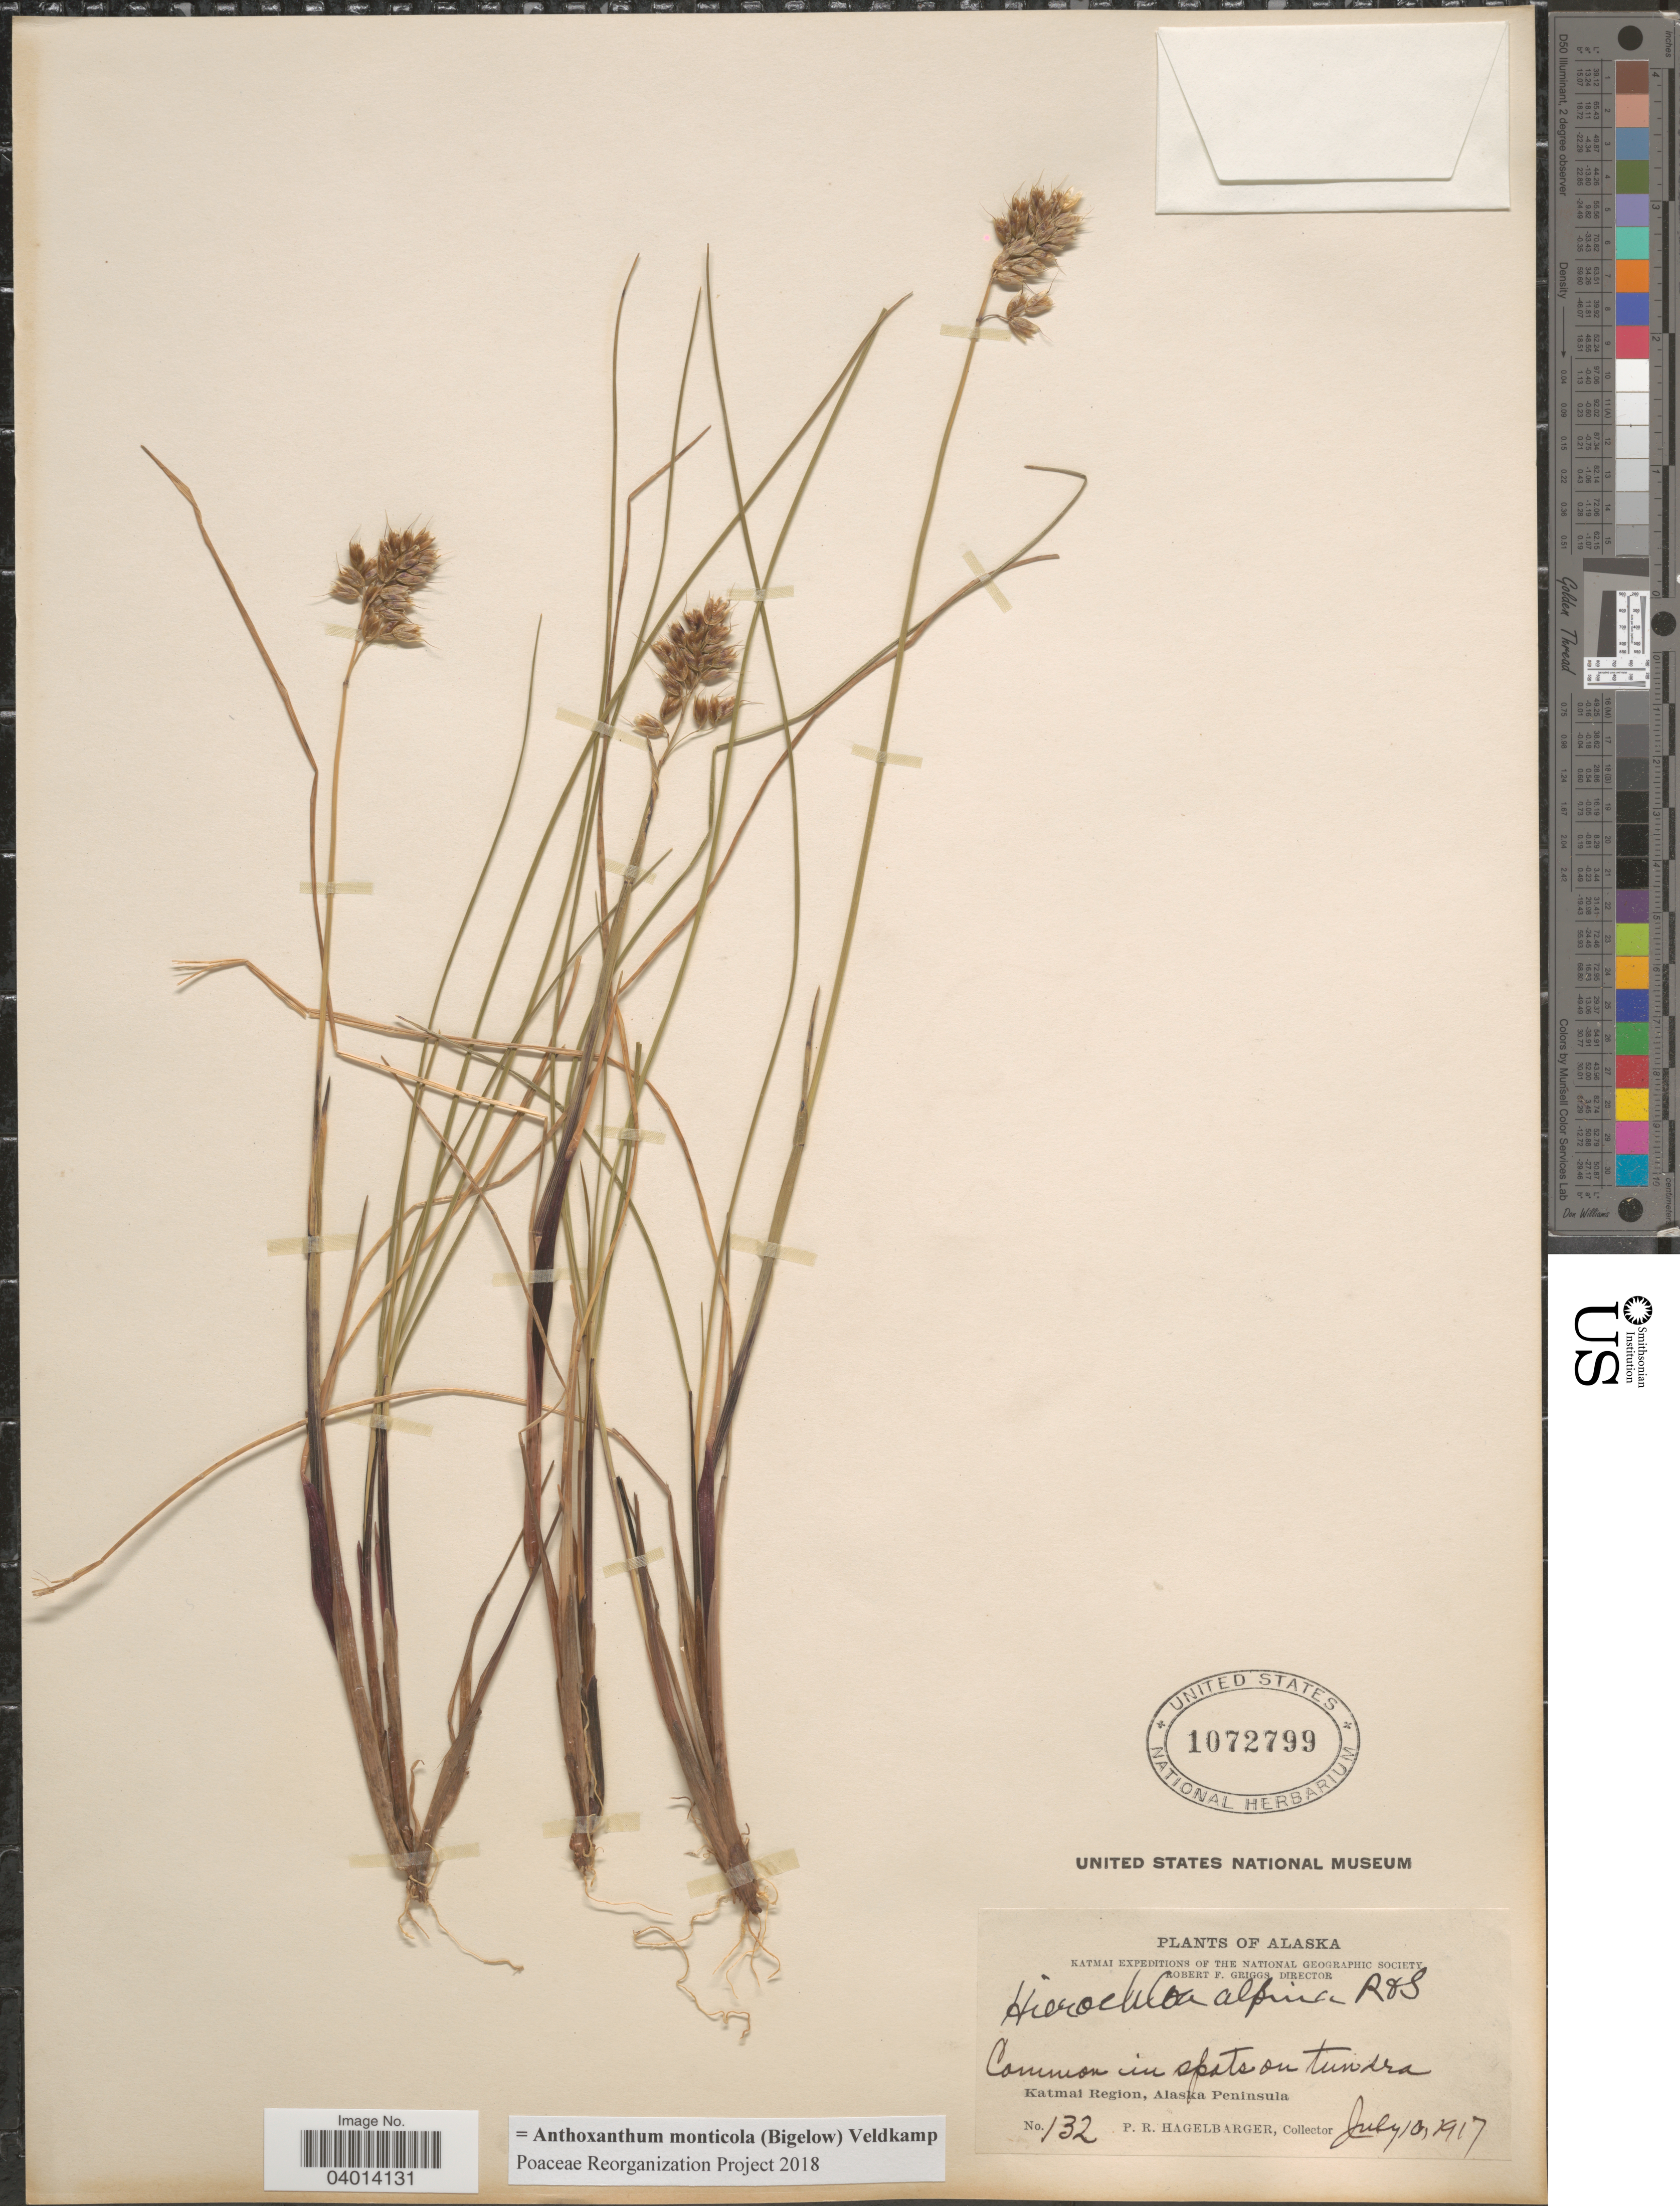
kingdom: Plantae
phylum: Tracheophyta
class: Liliopsida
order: Poales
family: Poaceae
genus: Anthoxanthum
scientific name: Anthoxanthum monticola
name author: (Bigelow) Veldkamp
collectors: P. Hagelbarger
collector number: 132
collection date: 1917-07-10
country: United States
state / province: Alaska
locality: Katmai Region, Alaska Peninsula.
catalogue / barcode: US 1072799